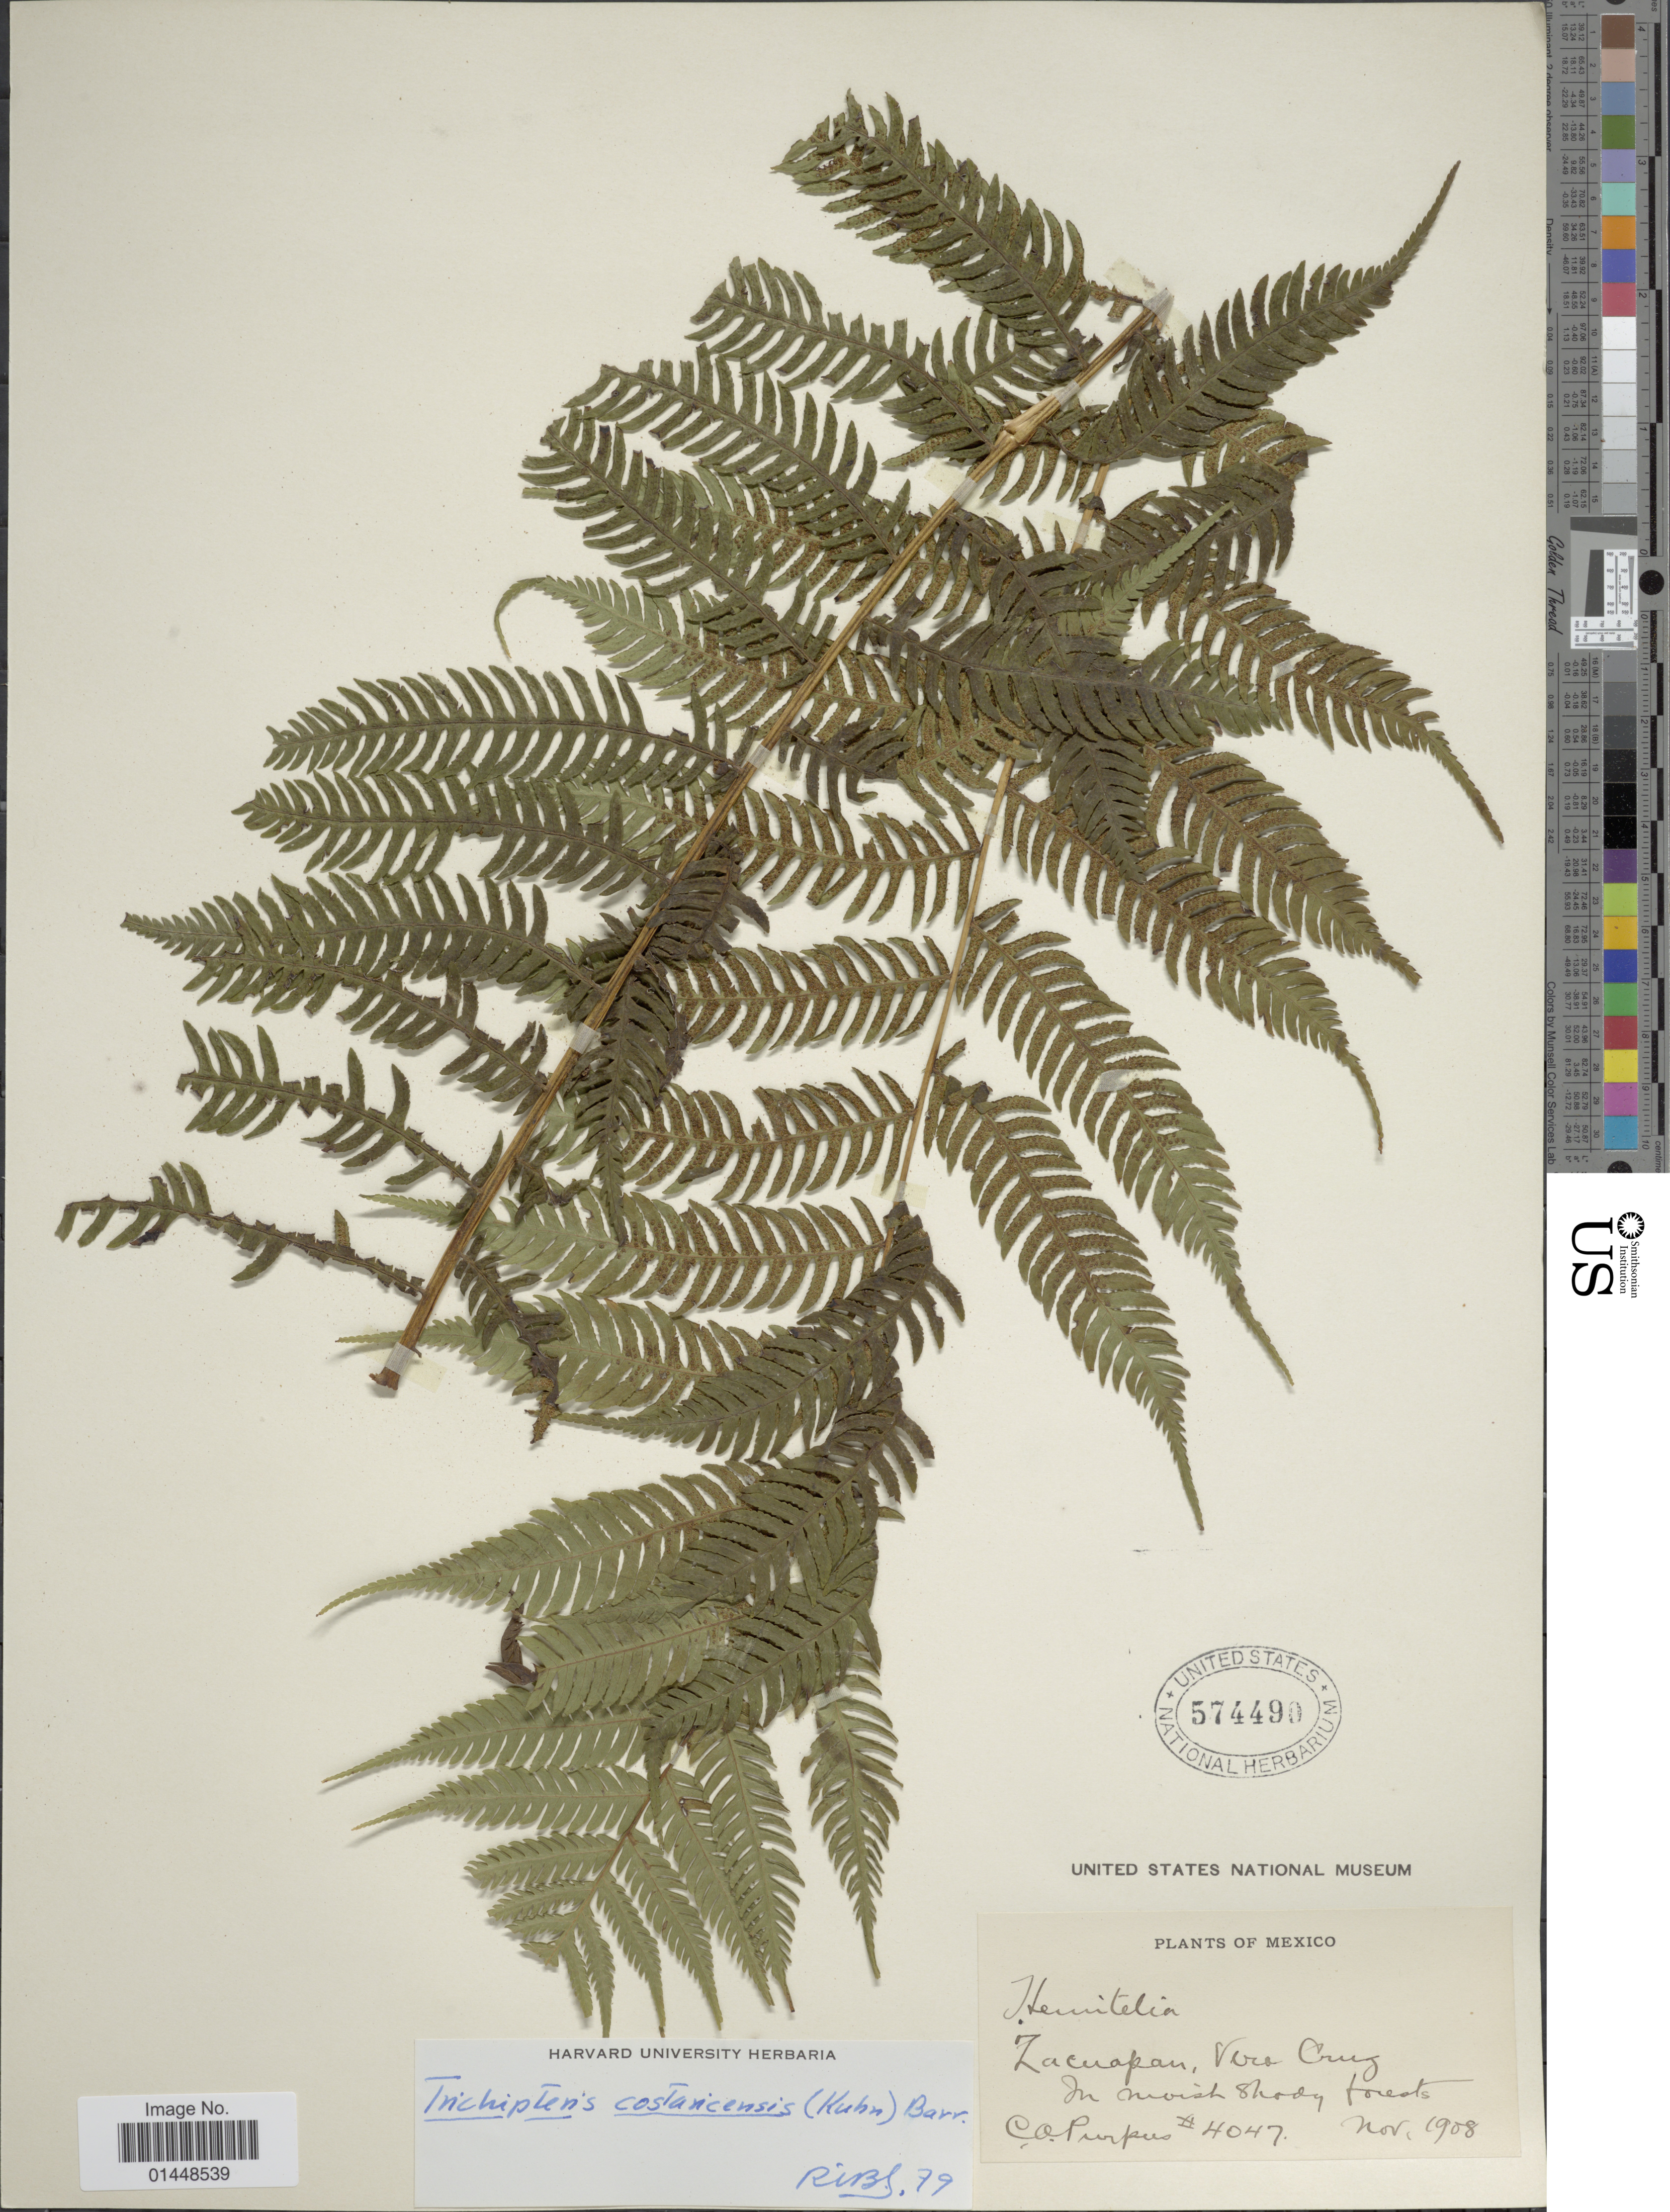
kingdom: Plantae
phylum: Tracheophyta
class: Polypodiopsida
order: Cyatheales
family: Cyatheaceae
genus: Cyathea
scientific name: Cyathea costaricensis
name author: (Kuhn) Domin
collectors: C. A. Purpus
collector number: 4047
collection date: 1908-11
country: Mexico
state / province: Veracruz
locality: Zacuapan, Vera Cruz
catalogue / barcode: US 574490